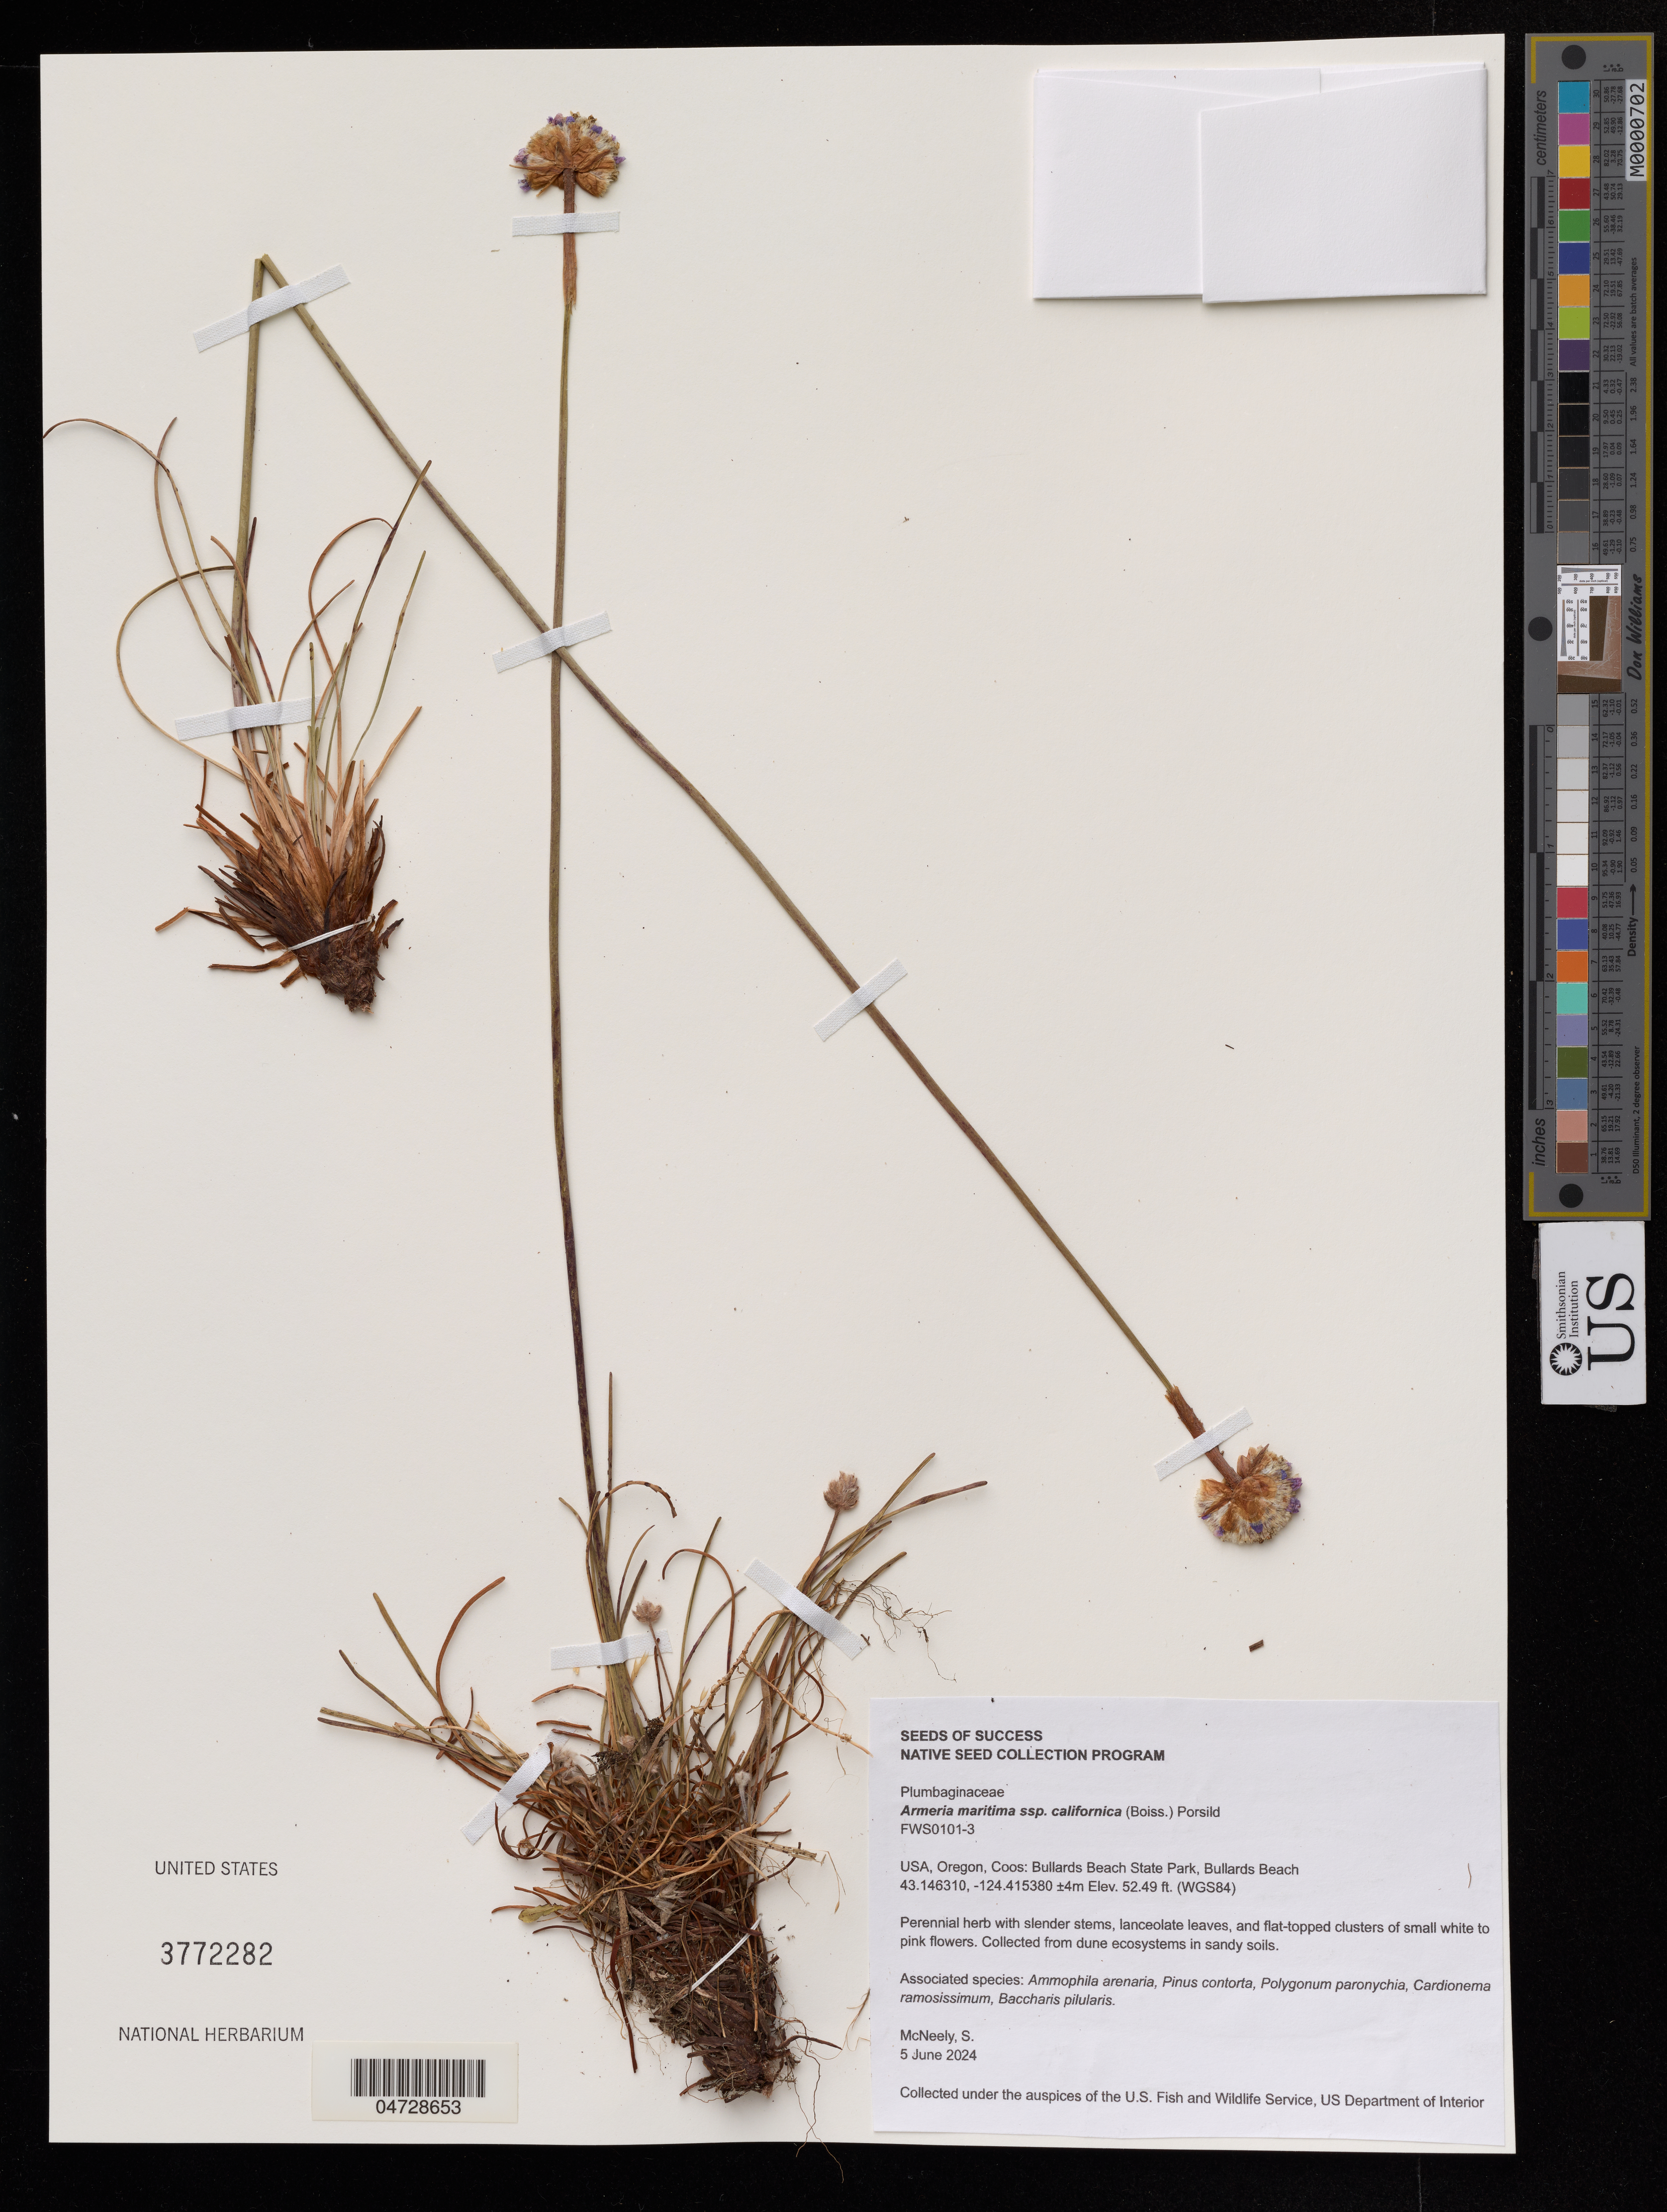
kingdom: Plantae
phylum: Tracheophyta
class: Magnoliopsida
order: Caryophyllales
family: Plumbaginaceae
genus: Armeria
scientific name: Armeria maritima subsp. californica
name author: (Boiss.) A.E. Porsild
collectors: S. McNeely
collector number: FWS0101-3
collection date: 2024-06-05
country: United States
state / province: Oregon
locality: Coos: Bullards Beach State Park, Bullards Beach.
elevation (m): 16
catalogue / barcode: US 3772282